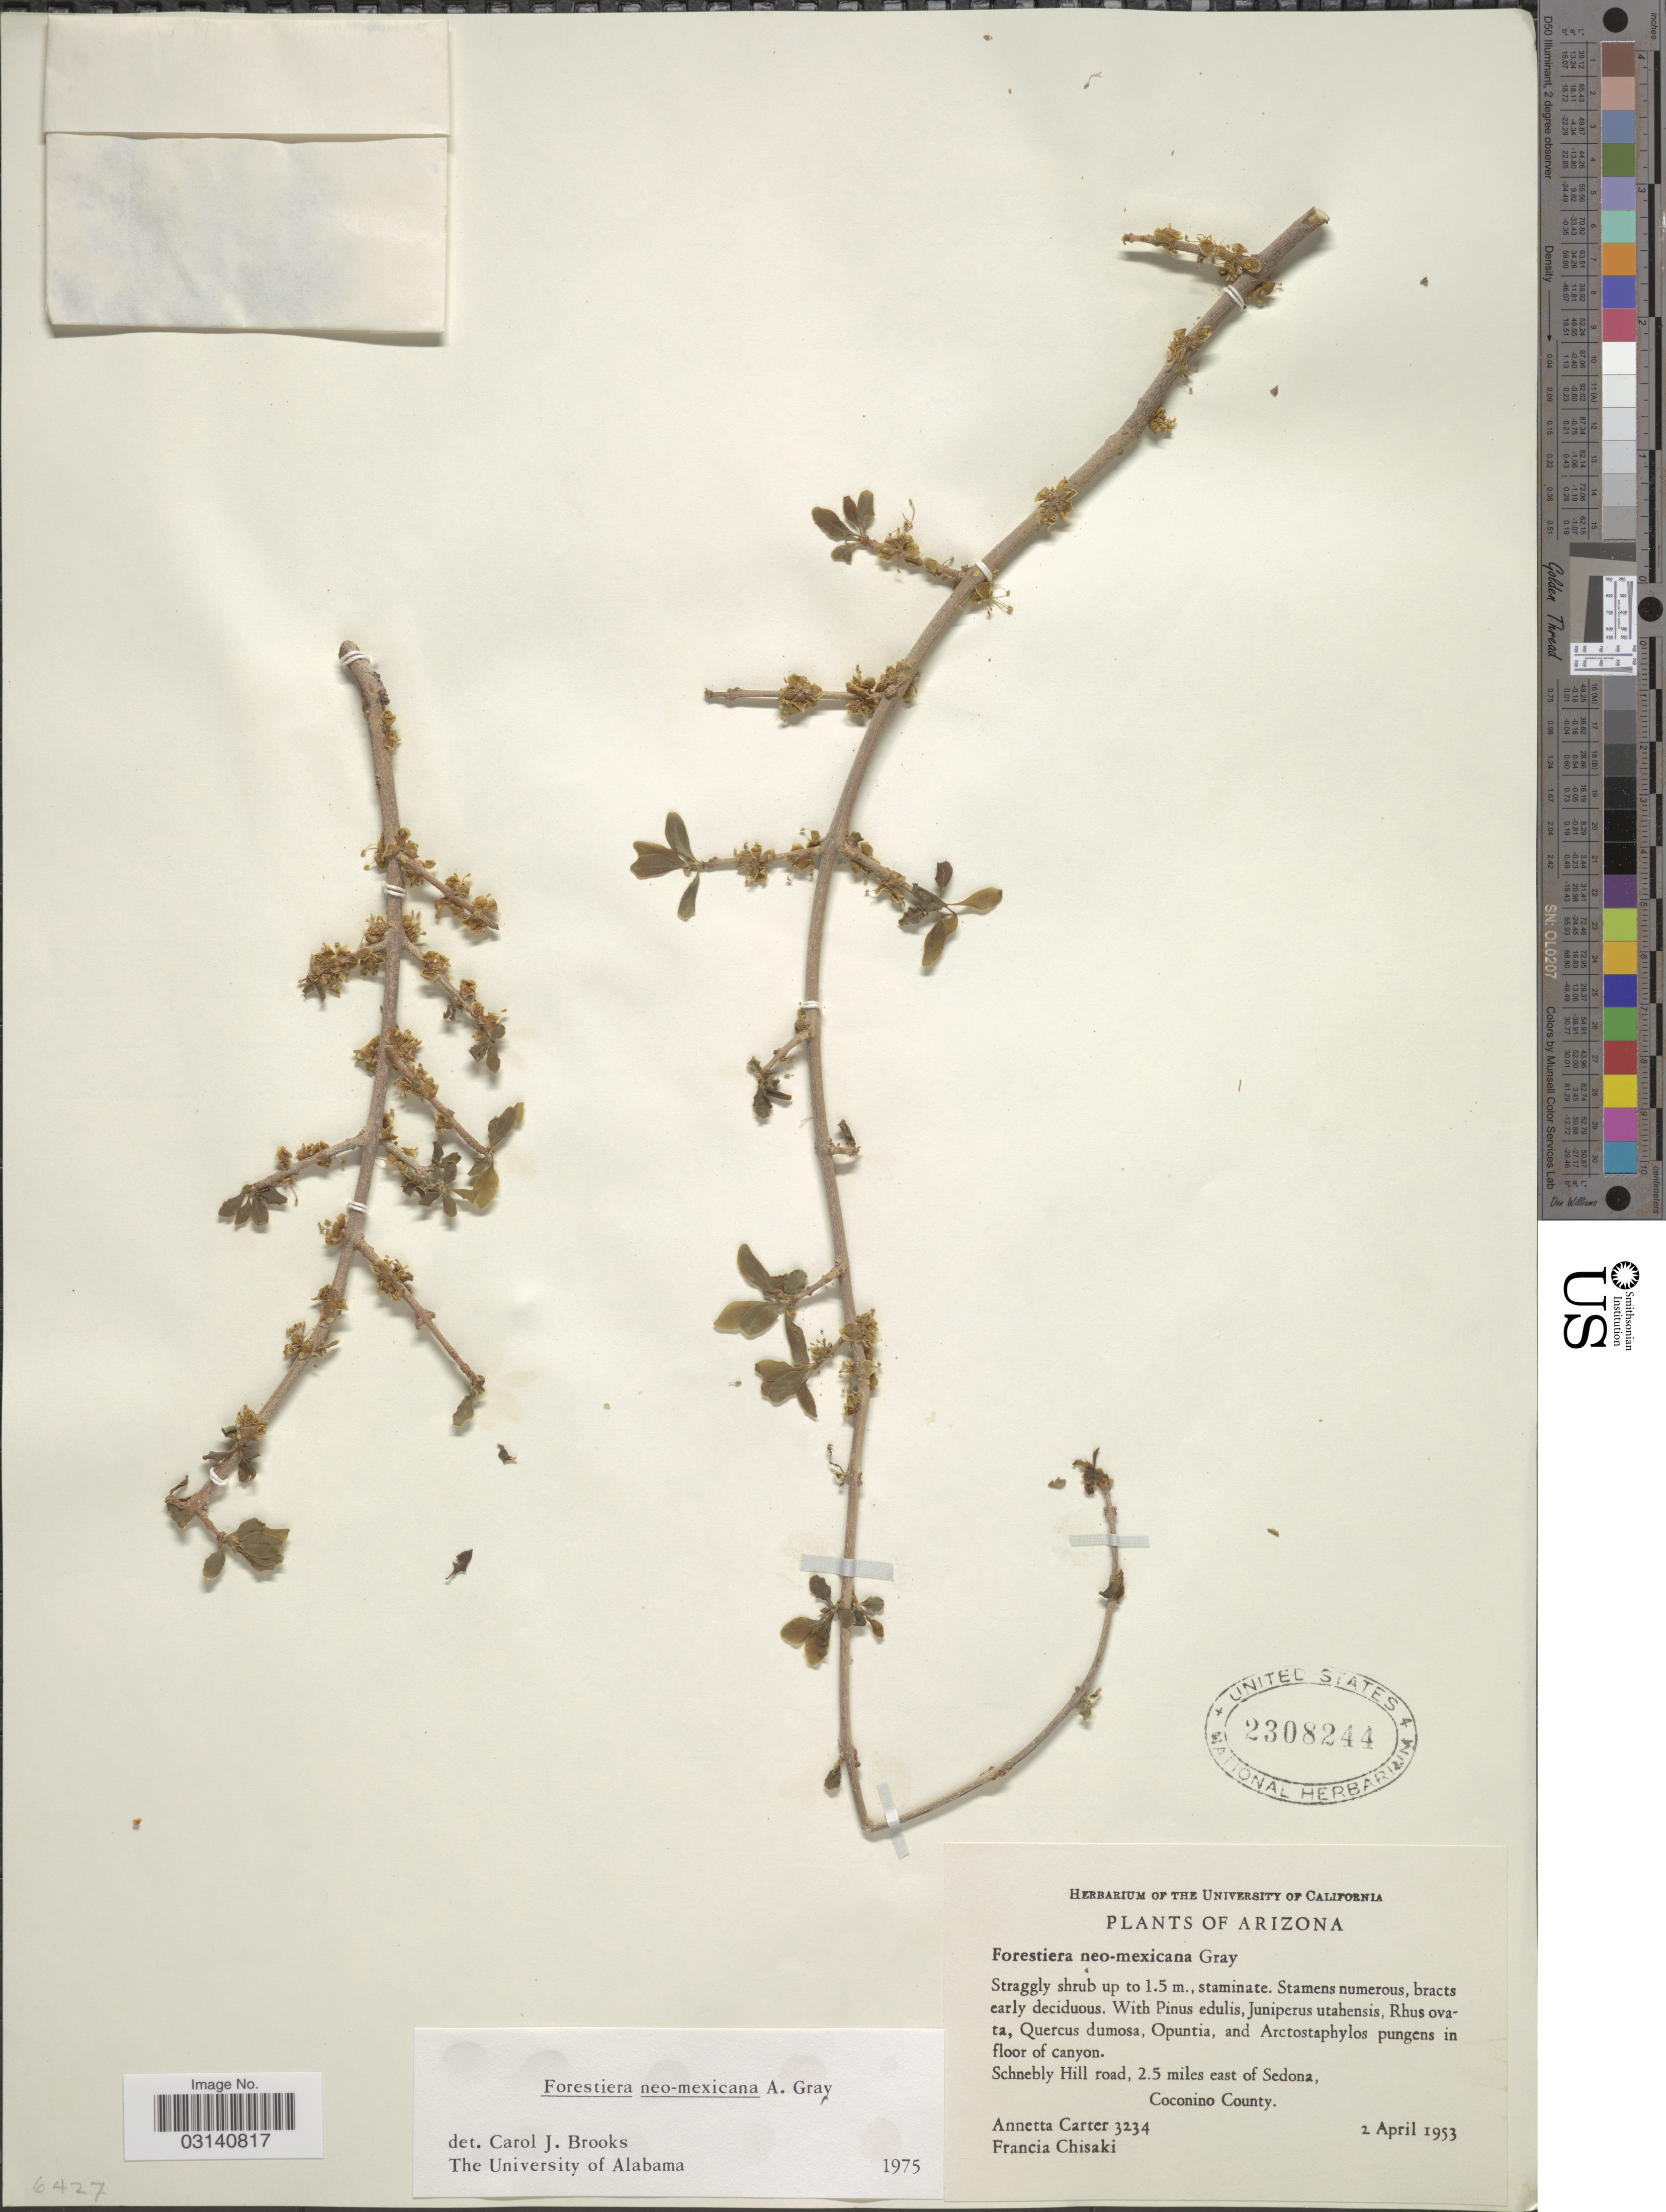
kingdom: Plantae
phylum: Tracheophyta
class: Magnoliopsida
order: Lamiales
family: Oleaceae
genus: Forestiera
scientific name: Forestiera neomexicana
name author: A. Gray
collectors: A. Carter & F. Chisaki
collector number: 3234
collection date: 1953-04-02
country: United States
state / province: Arizona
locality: Schnebly Hill road, 2.5 miles east of Sedona, Coconino County.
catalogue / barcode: US 2308244